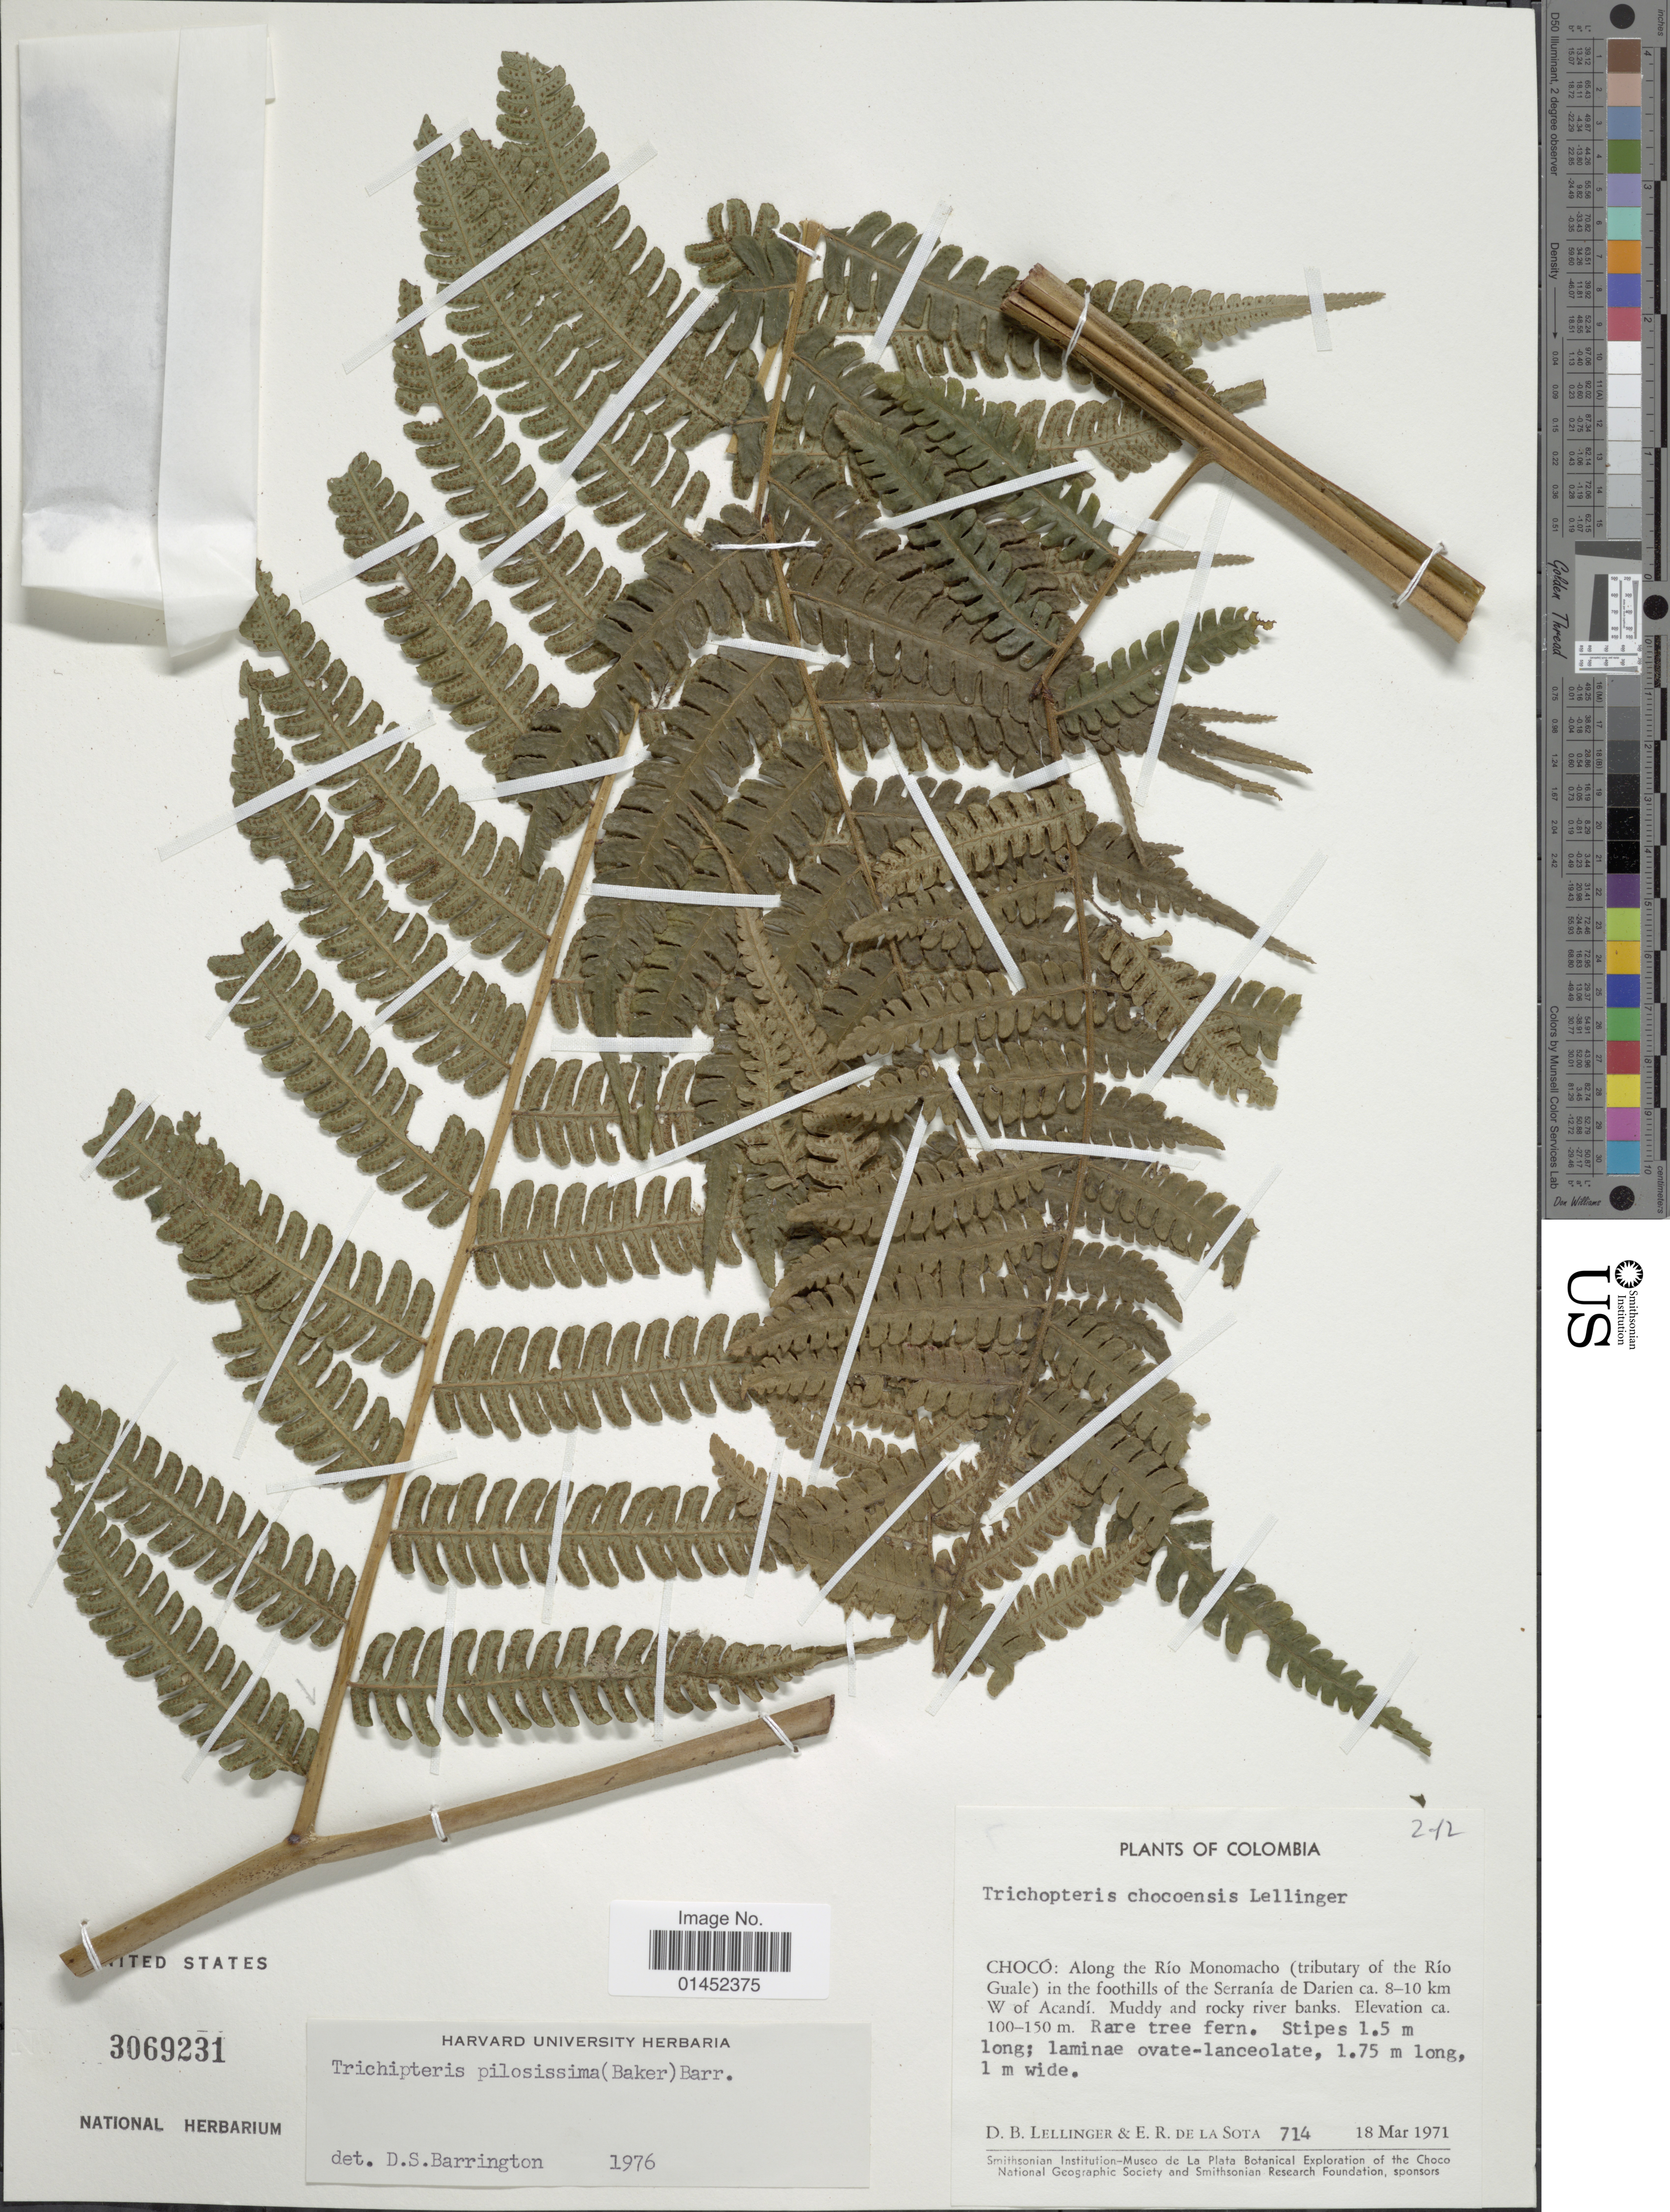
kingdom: Plantae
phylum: Tracheophyta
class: Polypodiopsida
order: Cyatheales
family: Cyatheaceae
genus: Cyathea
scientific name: Cyathea pilosissima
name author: (Baker) Domin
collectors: D. B. Lellinger & E. R. de la Sota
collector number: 714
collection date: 1971-03-18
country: Colombia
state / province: Chocó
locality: Along the Río Monomacho (tributary of the Río Guale) in the foothills of the Serranía de Darien ca 8-10 km W of Acandí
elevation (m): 100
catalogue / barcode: US 3069231